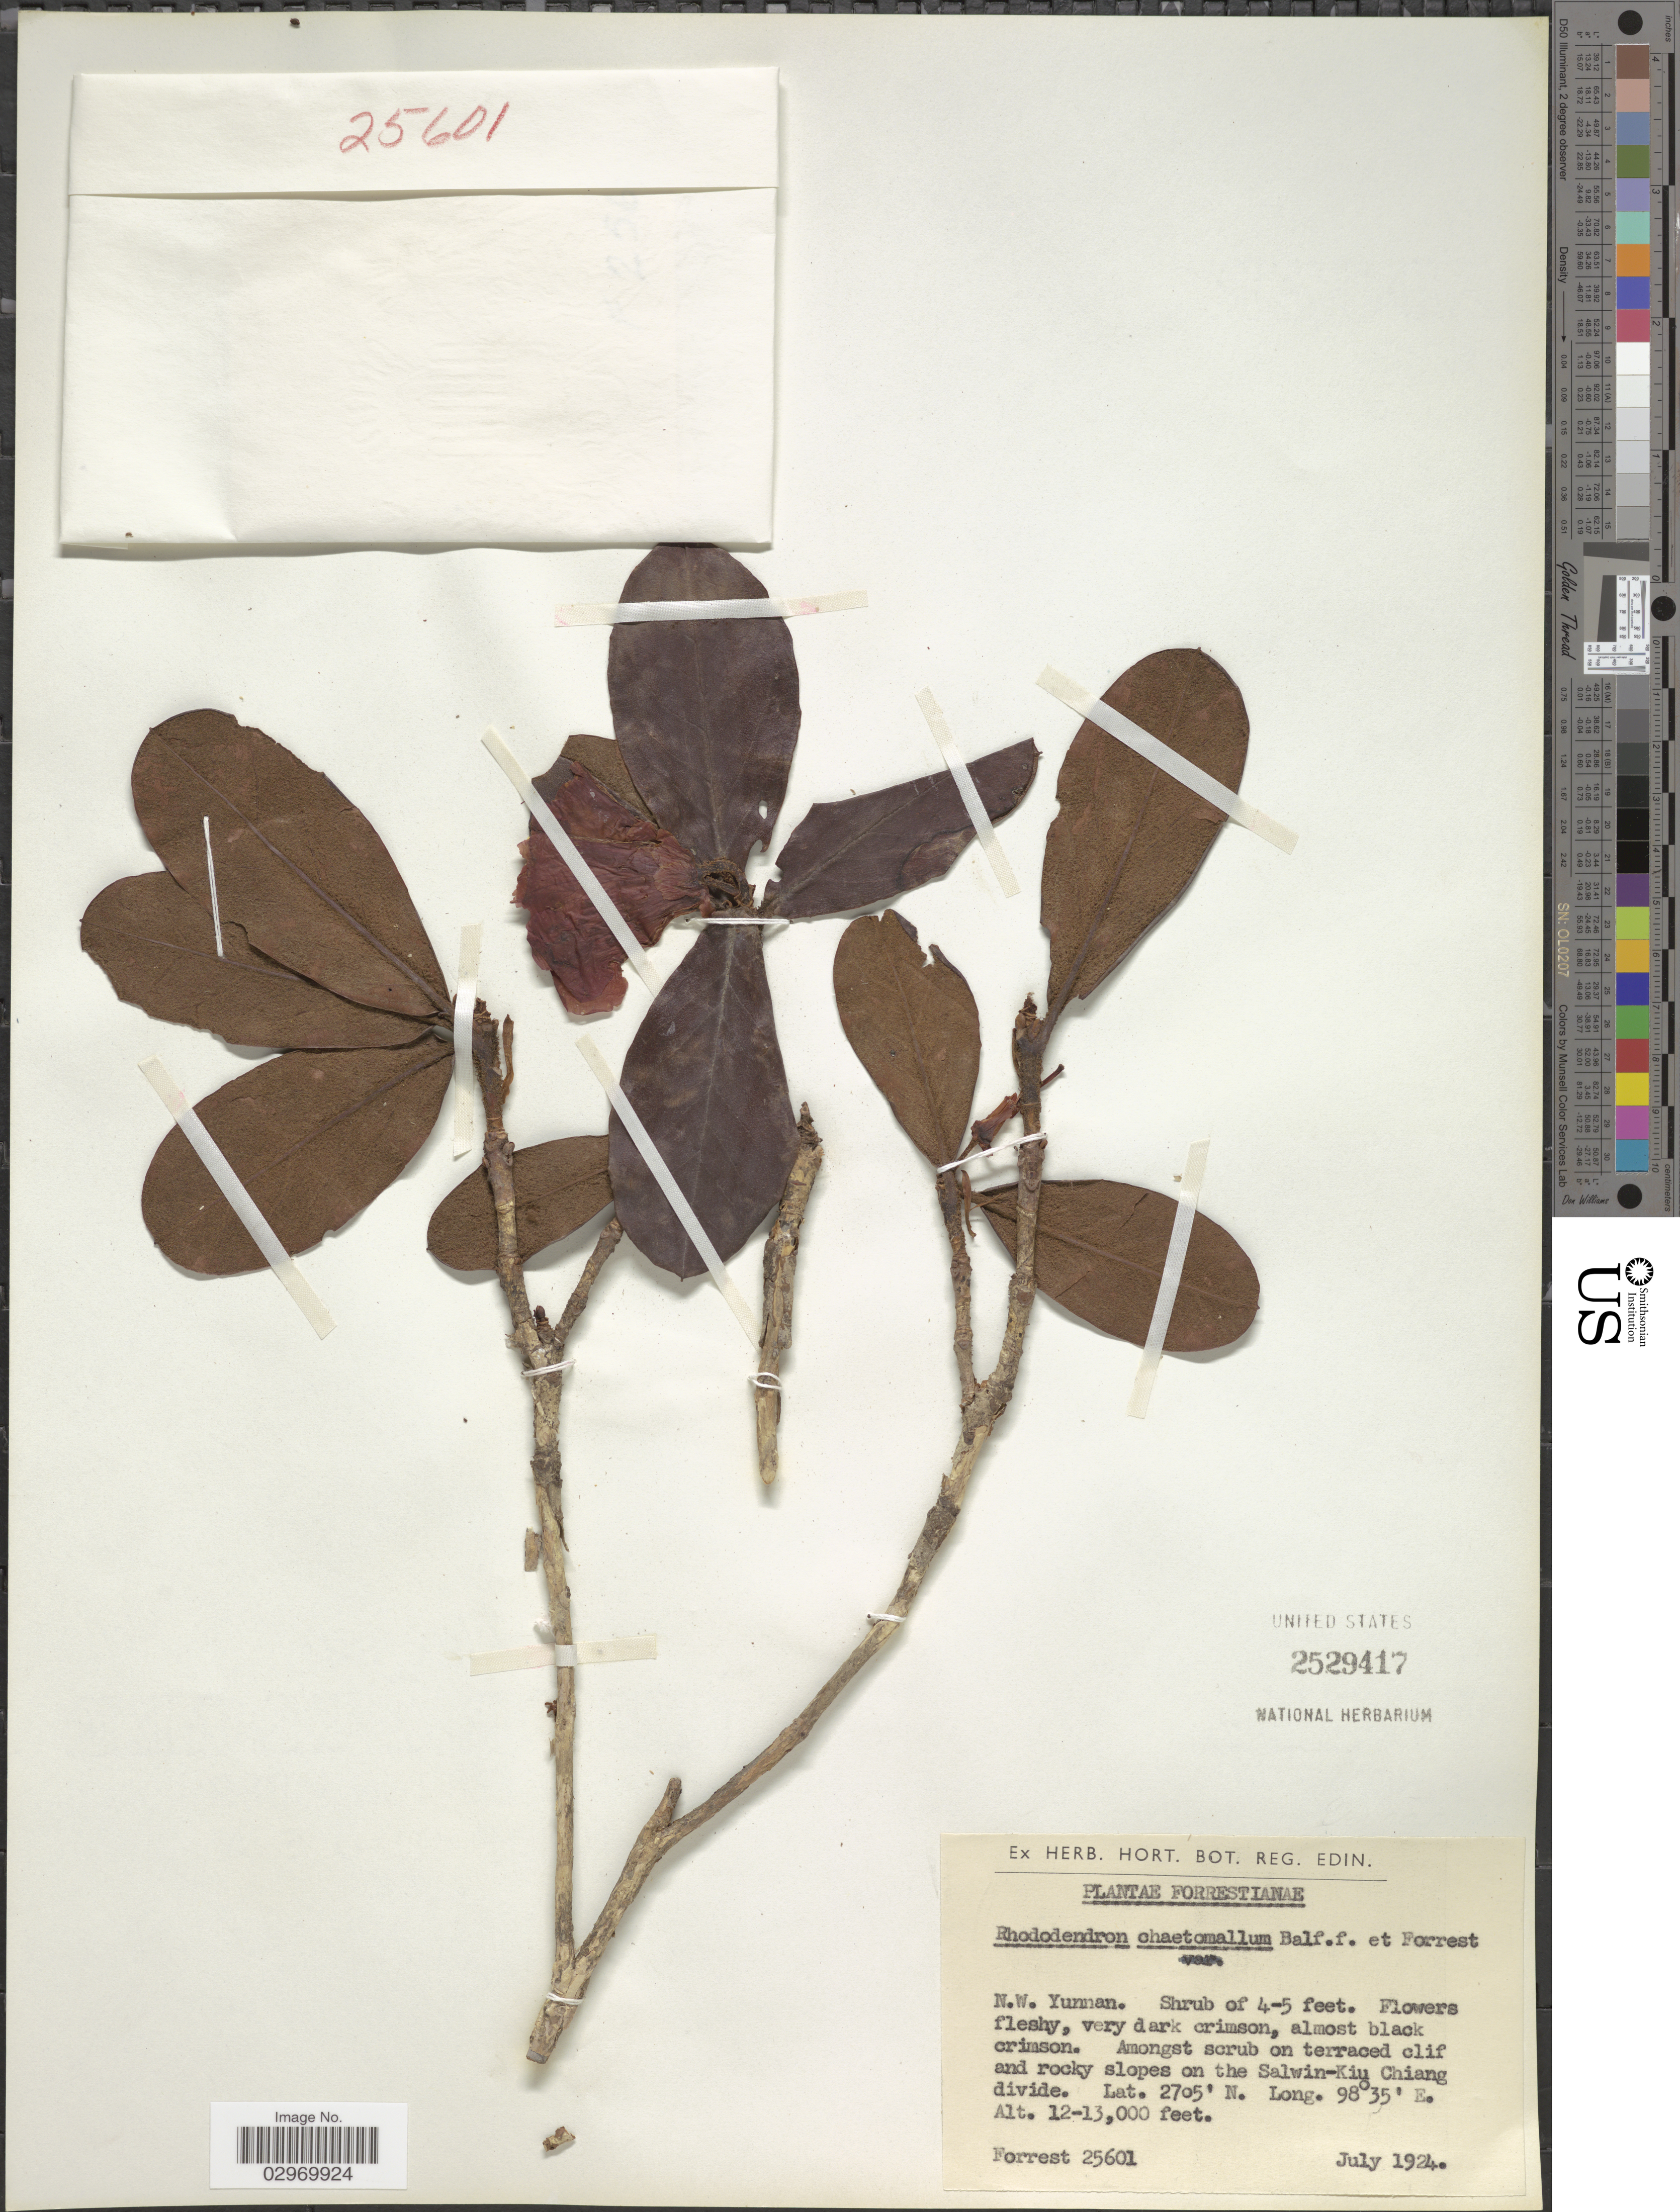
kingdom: Plantae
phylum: Tracheophyta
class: Magnoliopsida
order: Ericales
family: Ericaceae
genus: Rhododendron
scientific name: Rhododendron chaetomallum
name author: Balf. f. & Forrest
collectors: -. Forrest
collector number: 25601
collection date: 1924-07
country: China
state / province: Yunnan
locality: N.W. Yunnan, amongst scrub on terraced cliff and rocky slopes on the Salwin-Kiu Chiang divide.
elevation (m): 3658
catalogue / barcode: US 2529417